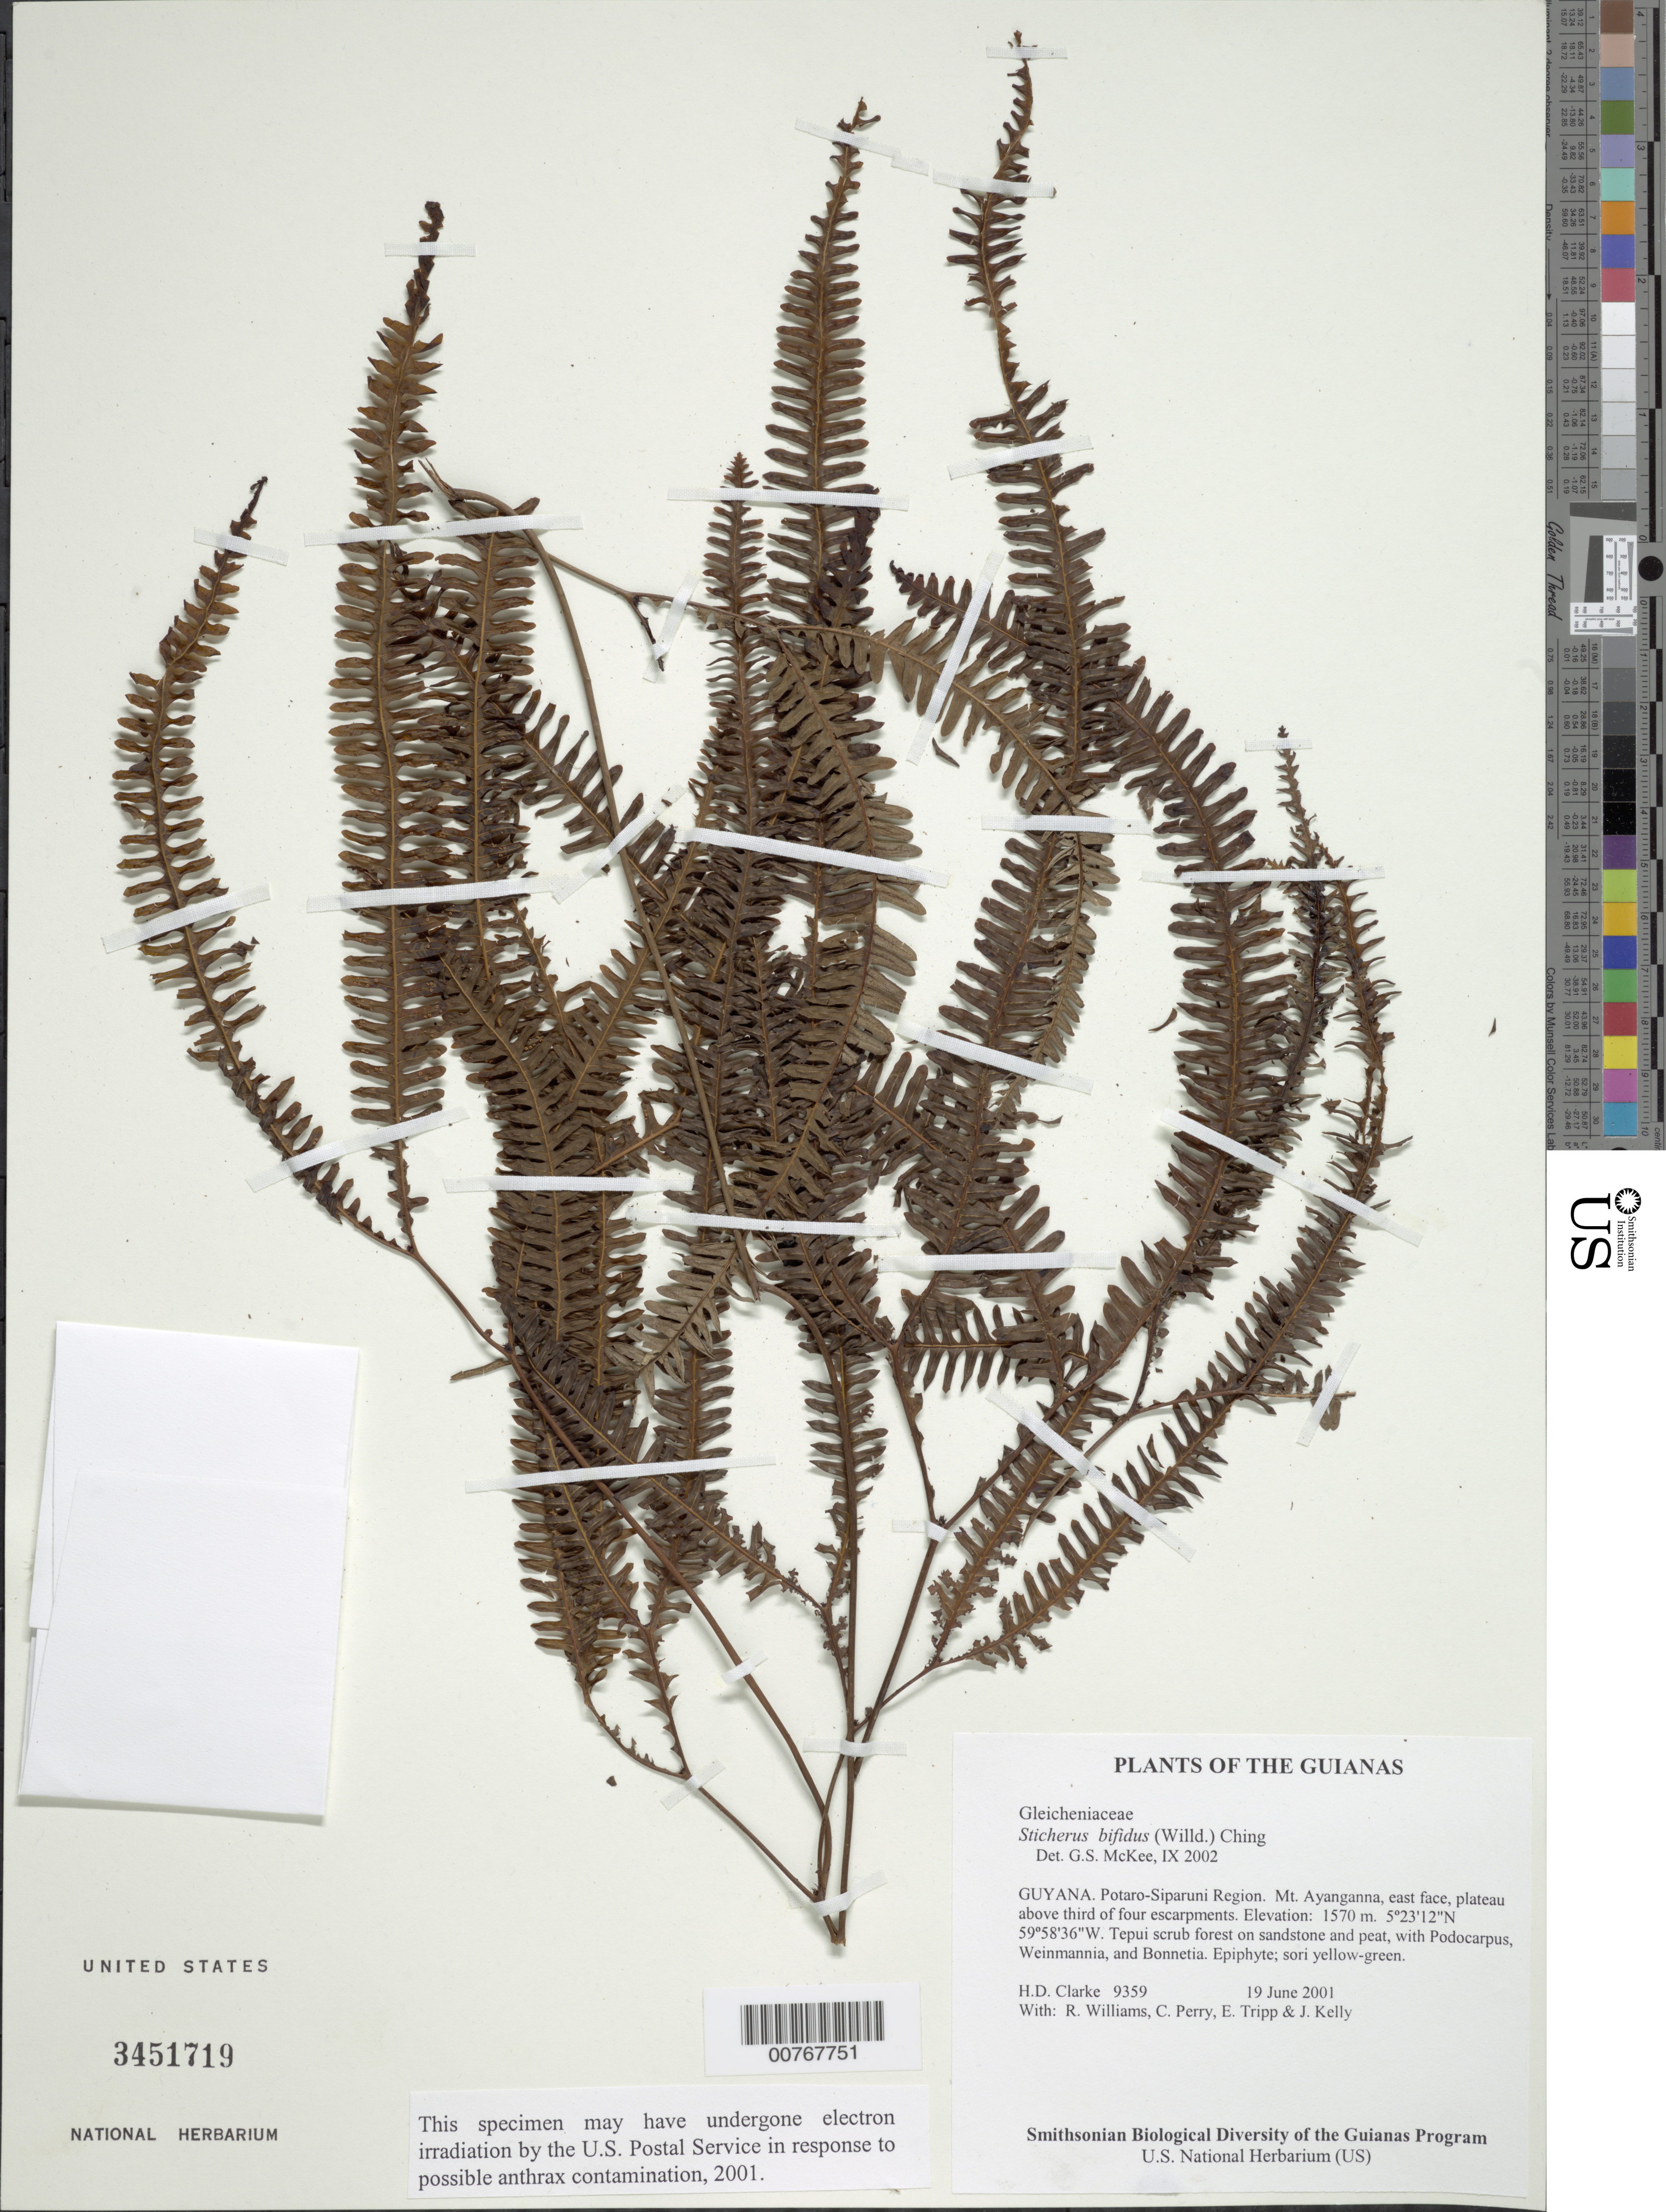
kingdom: Plantae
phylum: Tracheophyta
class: Polypodiopsida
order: Gleicheniales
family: Gleicheniaceae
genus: Sticherus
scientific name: Sticherus bifidus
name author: (Willd.) Ching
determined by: McKee, G. S., (US), NMNH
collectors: H. D. Clarke, R. Williams, C. Perry, E. Tripp & J. Kelly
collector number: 9359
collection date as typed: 19 June 2001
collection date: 2001-06-19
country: Guyana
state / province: Potaro-Siparuni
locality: Mt. Ayanganna, east face, plateau above third of four escarpments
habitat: Tepui scrub forest on sandstone and peat, with Podocarpus, Weinmannia, and Bonnetia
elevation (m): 1570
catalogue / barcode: US 3451719